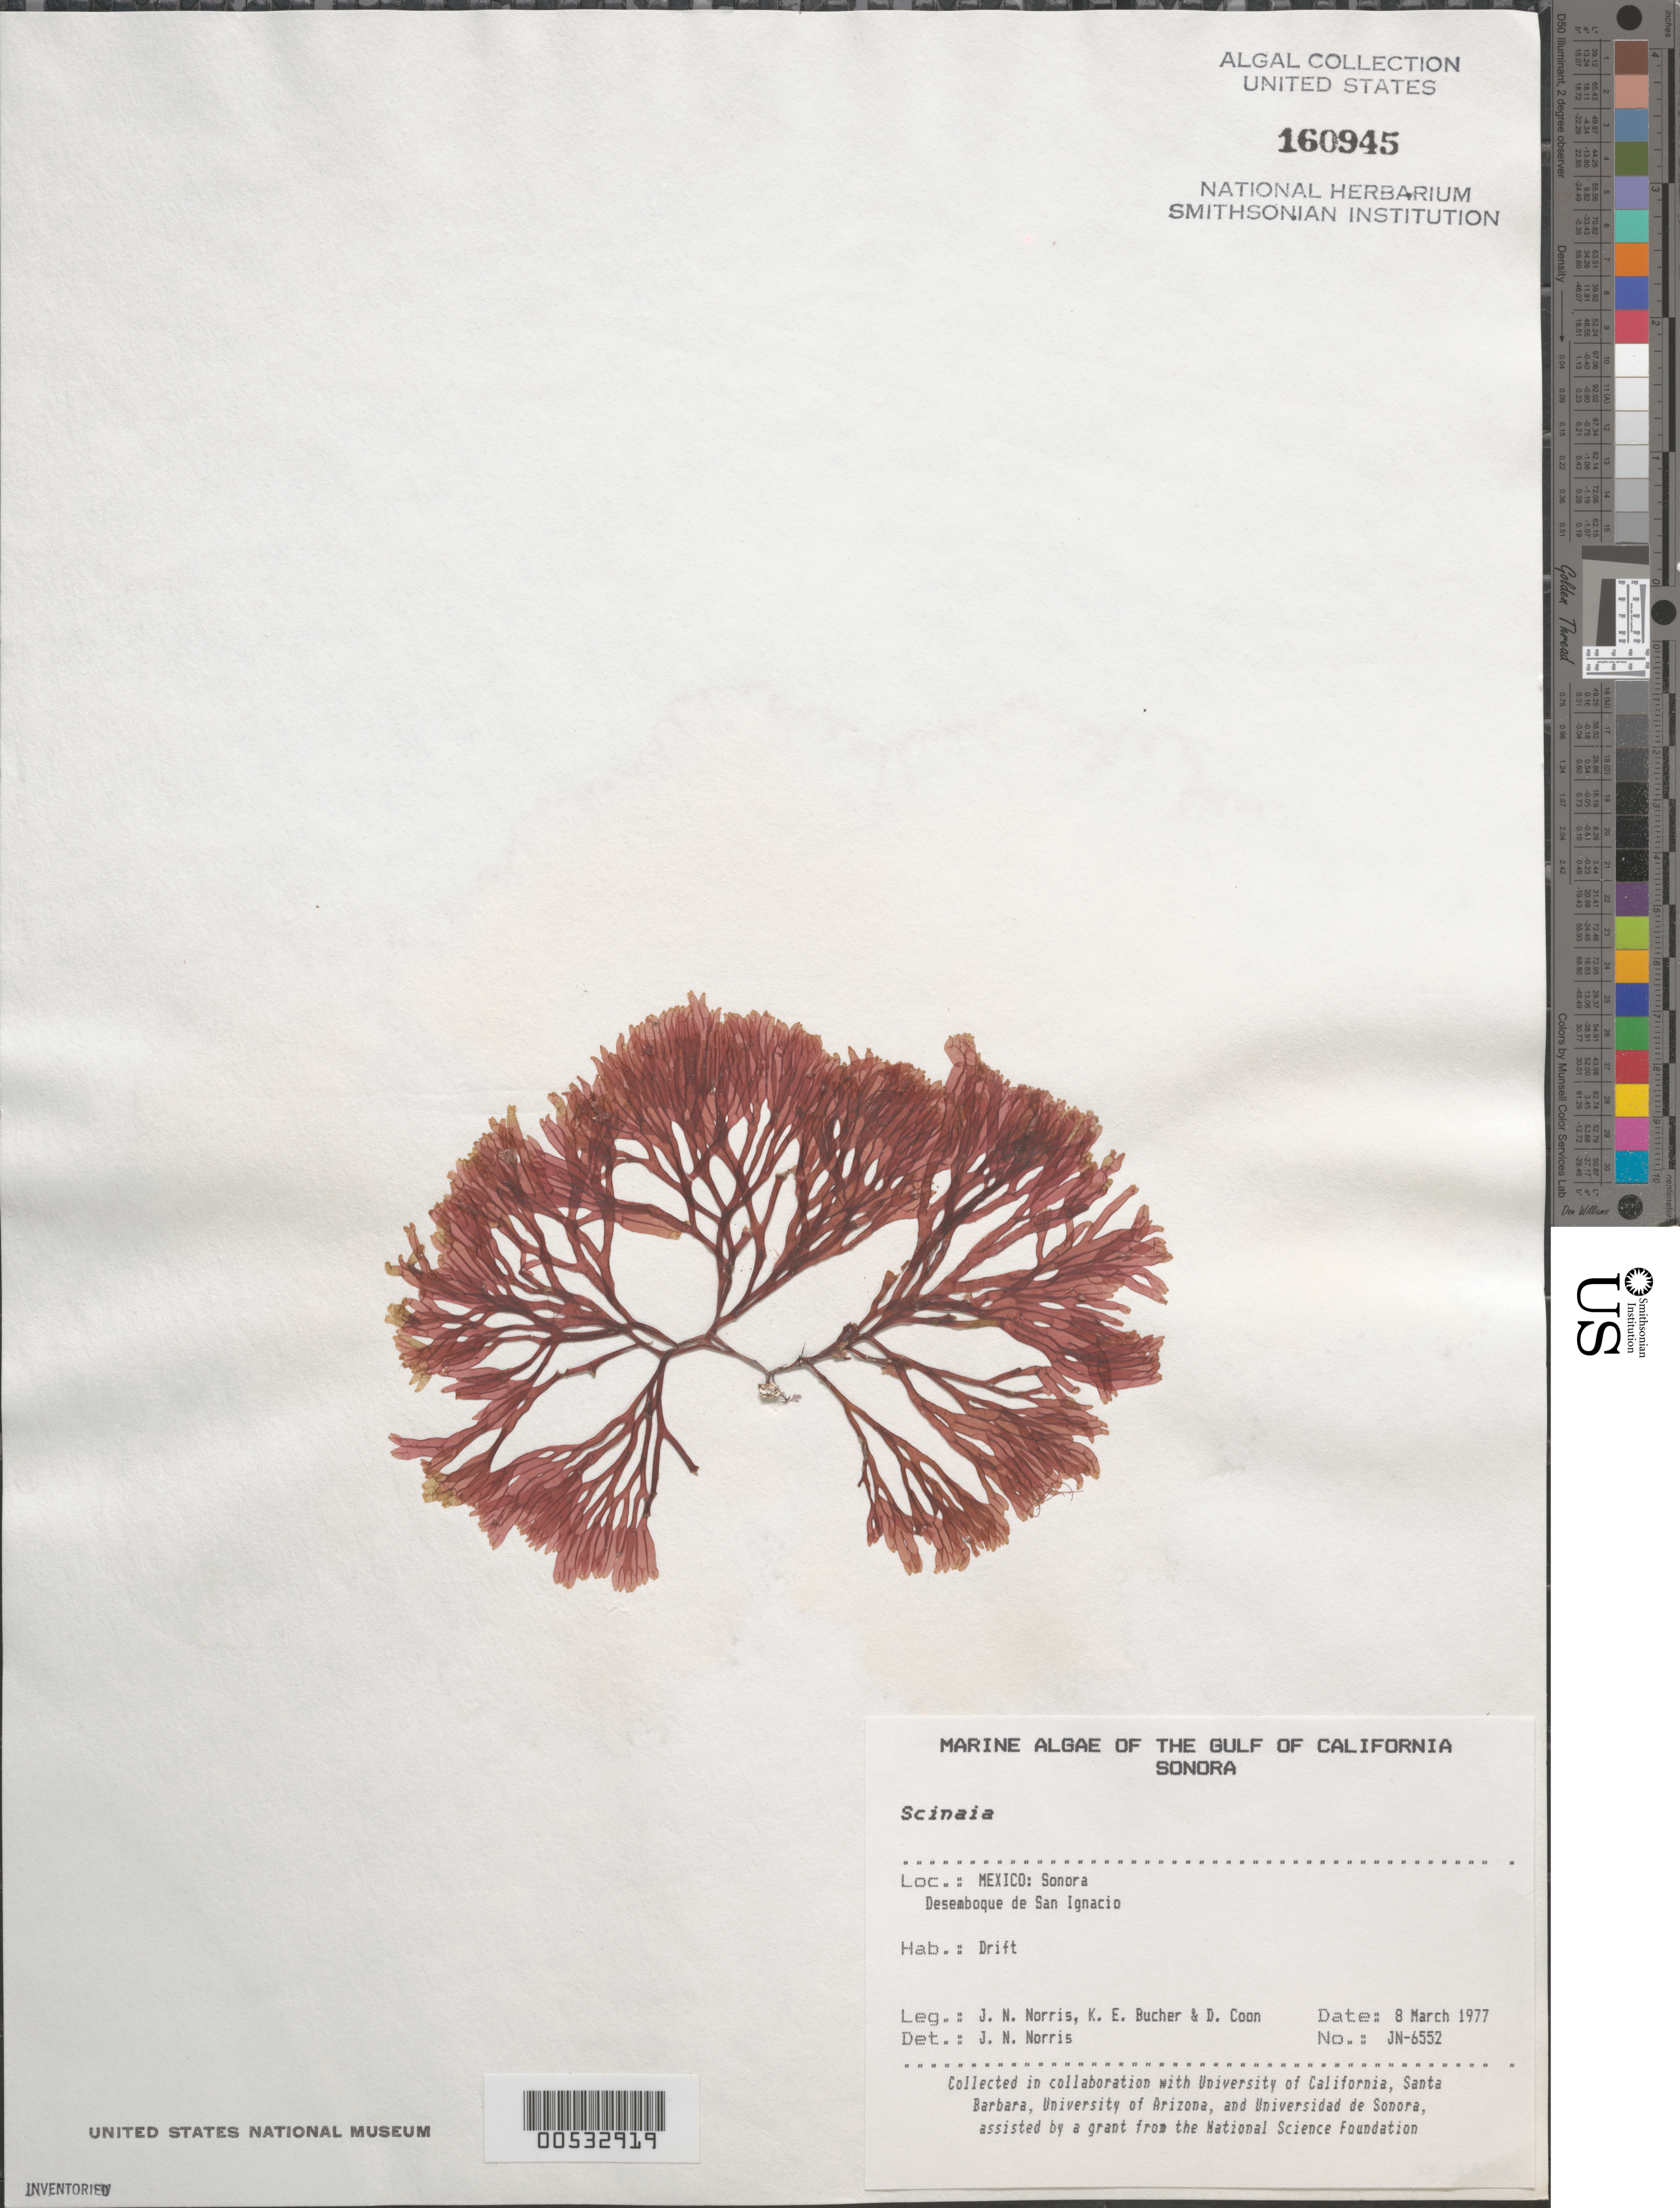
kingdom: Plantae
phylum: Rhodophyta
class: Florideophyceae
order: Nemaliales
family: Scinaiaceae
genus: Scinaia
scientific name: Scinaia sp.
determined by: Norris, James N.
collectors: J. N. Norris, K. E. Bucher & D. Coon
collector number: JN-6552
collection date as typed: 08 Mar 1977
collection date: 1977-03-08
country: Mexico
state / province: Sonora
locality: Desemboque de San Ignacio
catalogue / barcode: US 160945